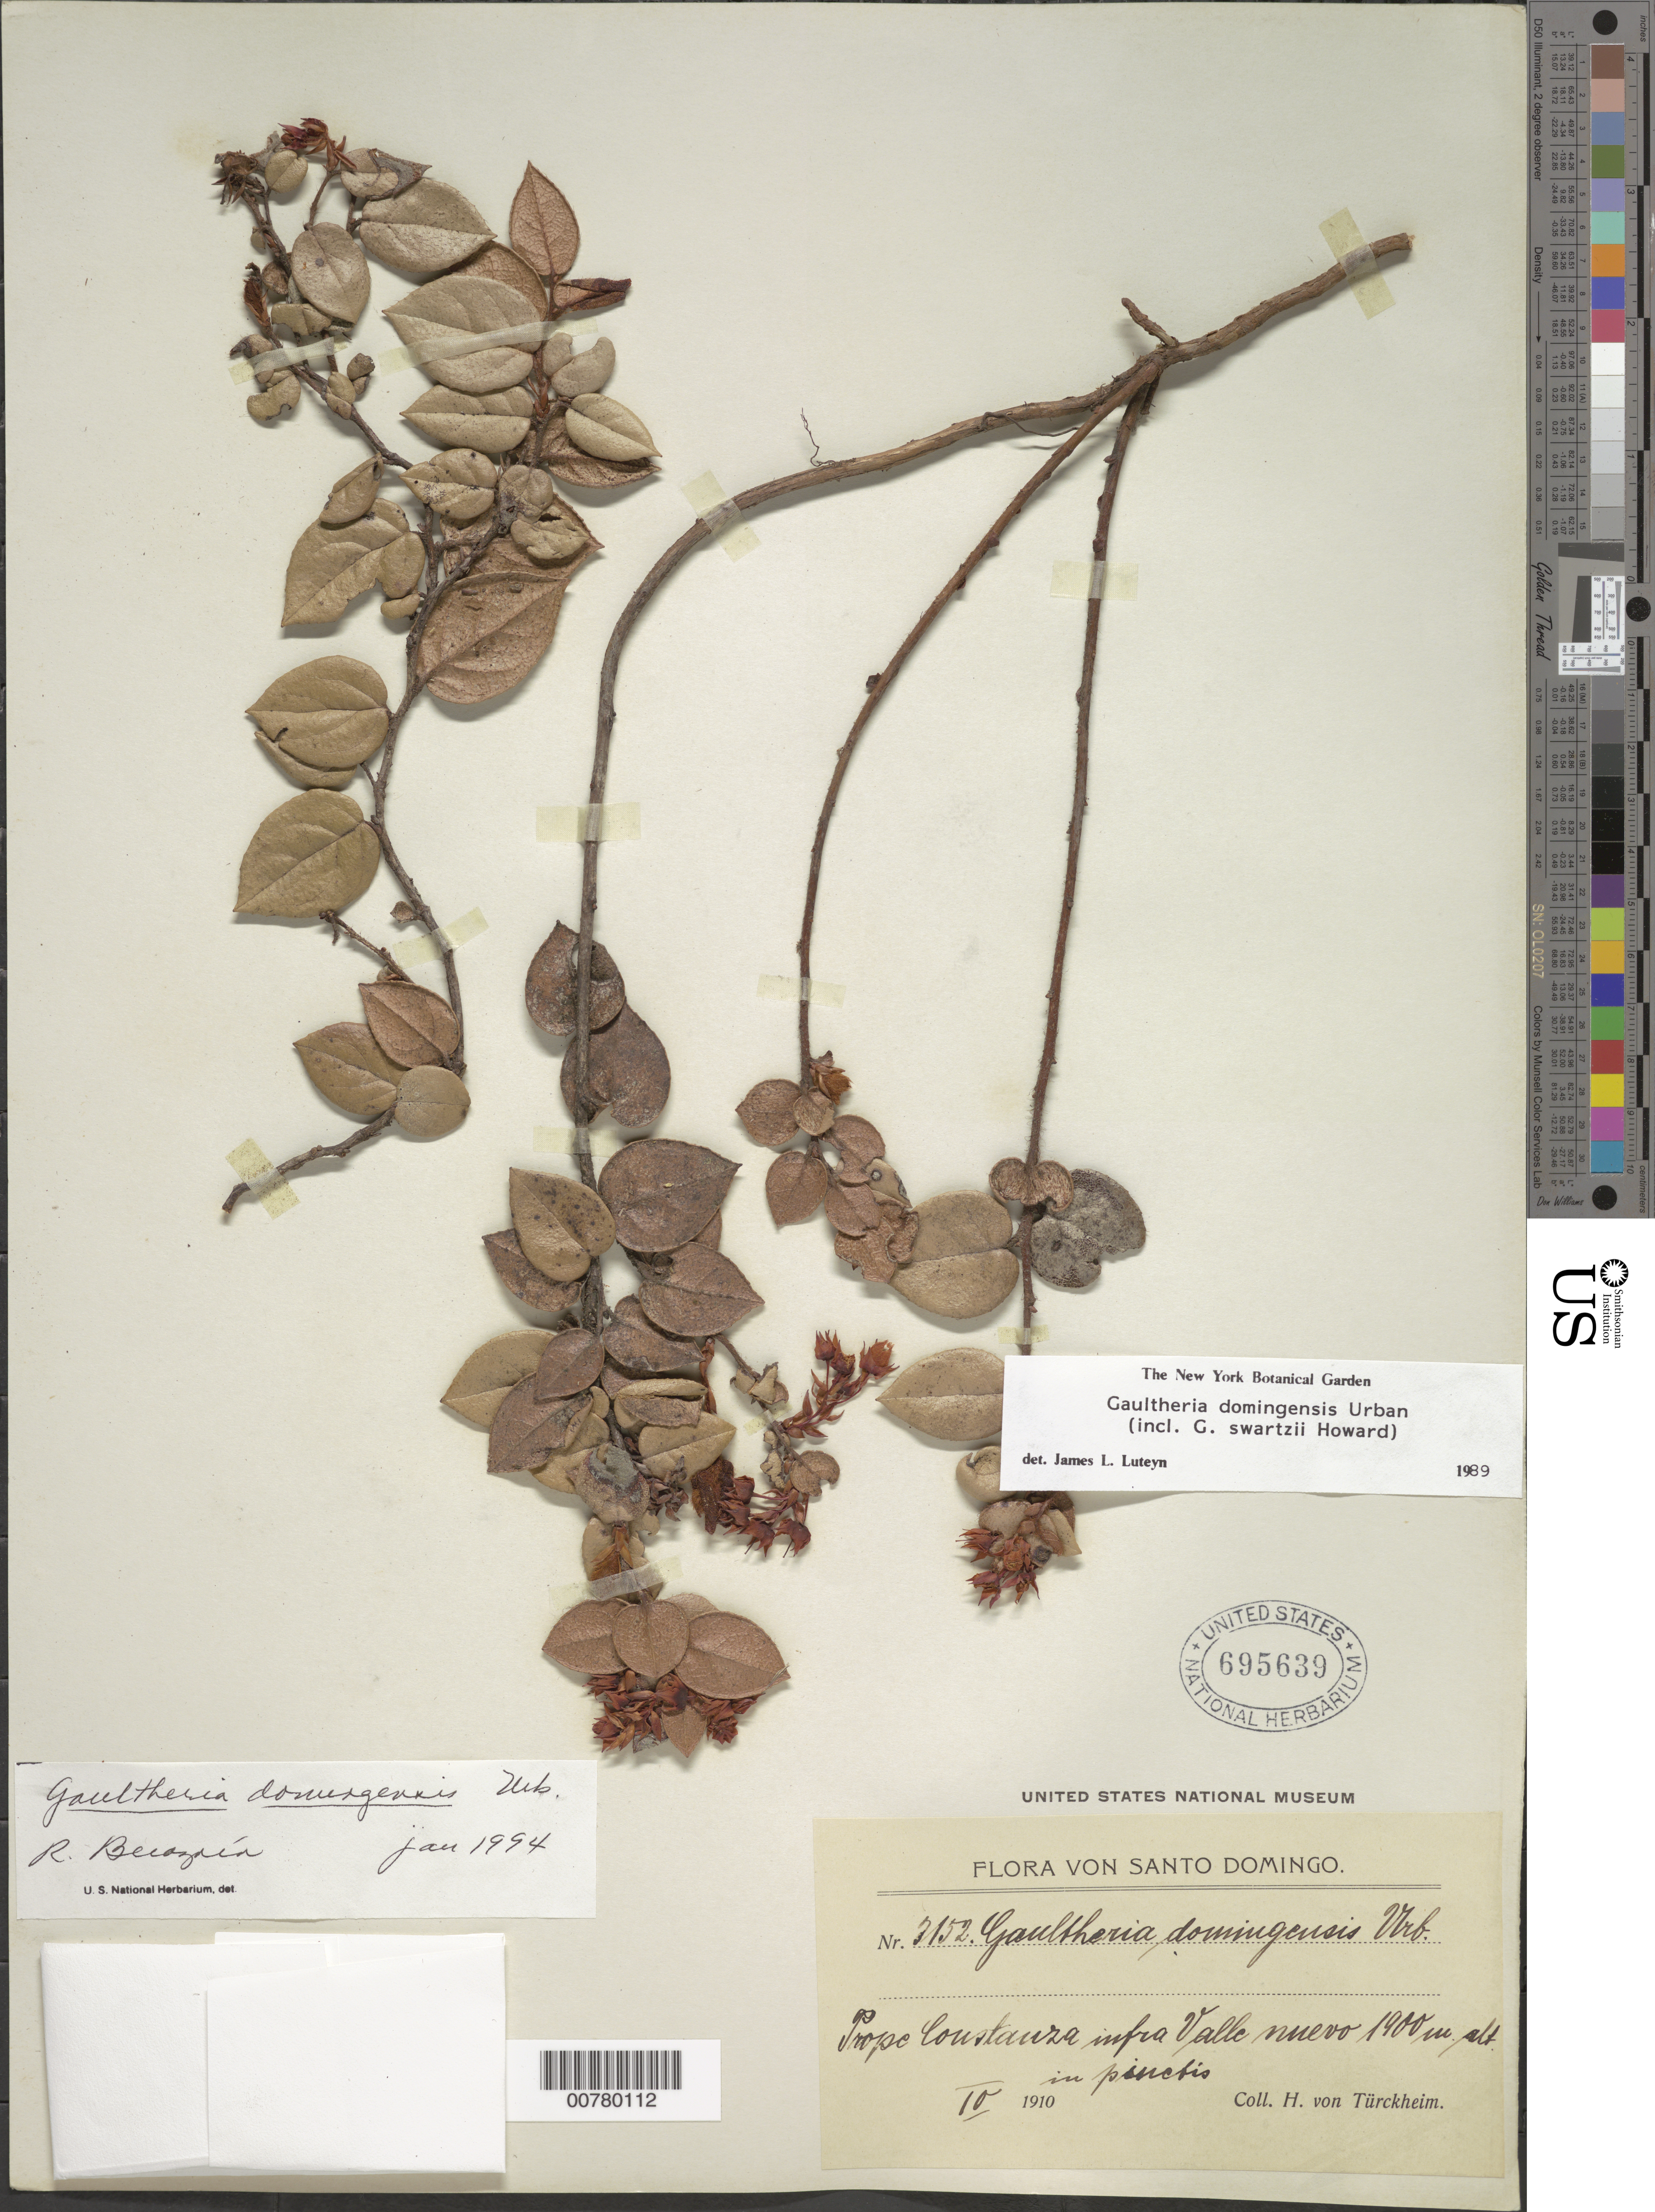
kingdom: Plantae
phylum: Tracheophyta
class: Magnoliopsida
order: Ericales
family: Ericaceae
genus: Gaultheria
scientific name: Gaultheria domingensis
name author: Urb.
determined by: Berozain, R.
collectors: H. von Türckheim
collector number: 7152?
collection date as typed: Apr 1910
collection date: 1910-04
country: Dominican Republic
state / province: La Vega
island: Hispaniola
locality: Constanza, infra Valle Nuevo.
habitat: In Pinetis.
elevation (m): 1900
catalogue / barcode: US 695639